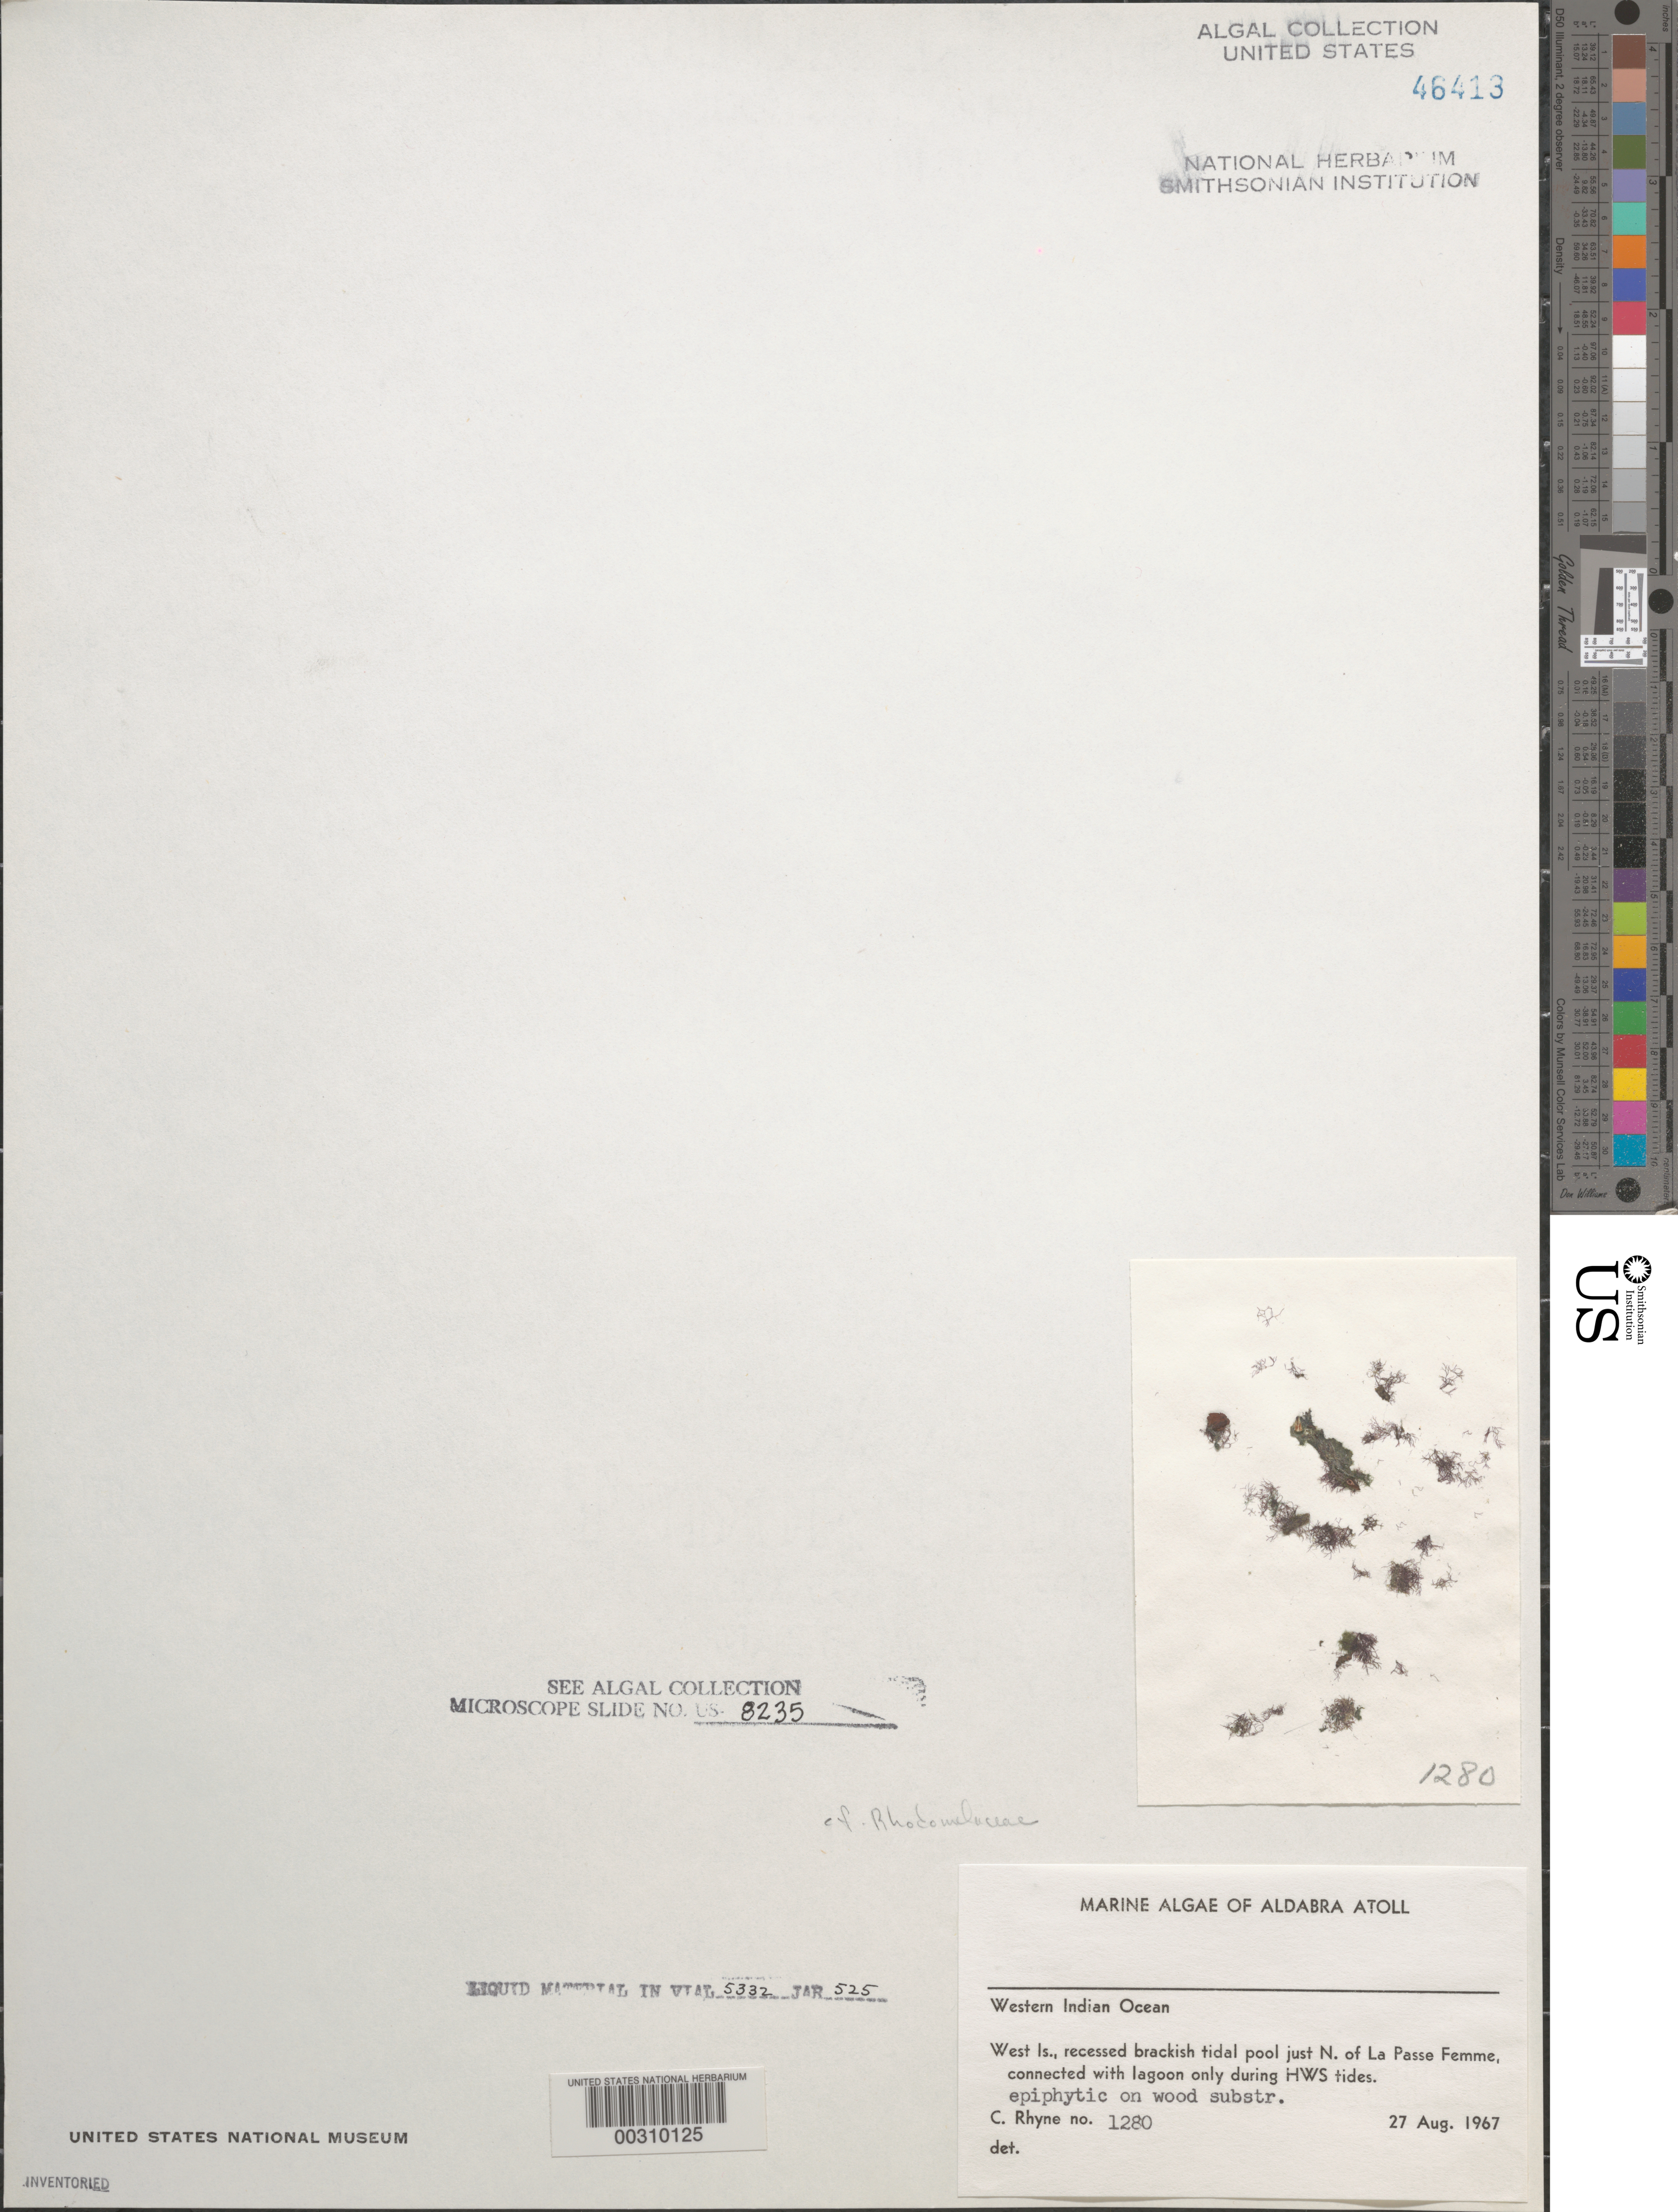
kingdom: Plantae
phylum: Rhodophyta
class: Florideophyceae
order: Ceramiales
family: Rhodomelaceae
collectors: C. Rhyne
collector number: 1280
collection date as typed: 27 Aug 1967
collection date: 1967-08-27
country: Seychelles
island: Aldabra Atoll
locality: West Islet, Just north of La Passe Femme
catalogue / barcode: US 46413